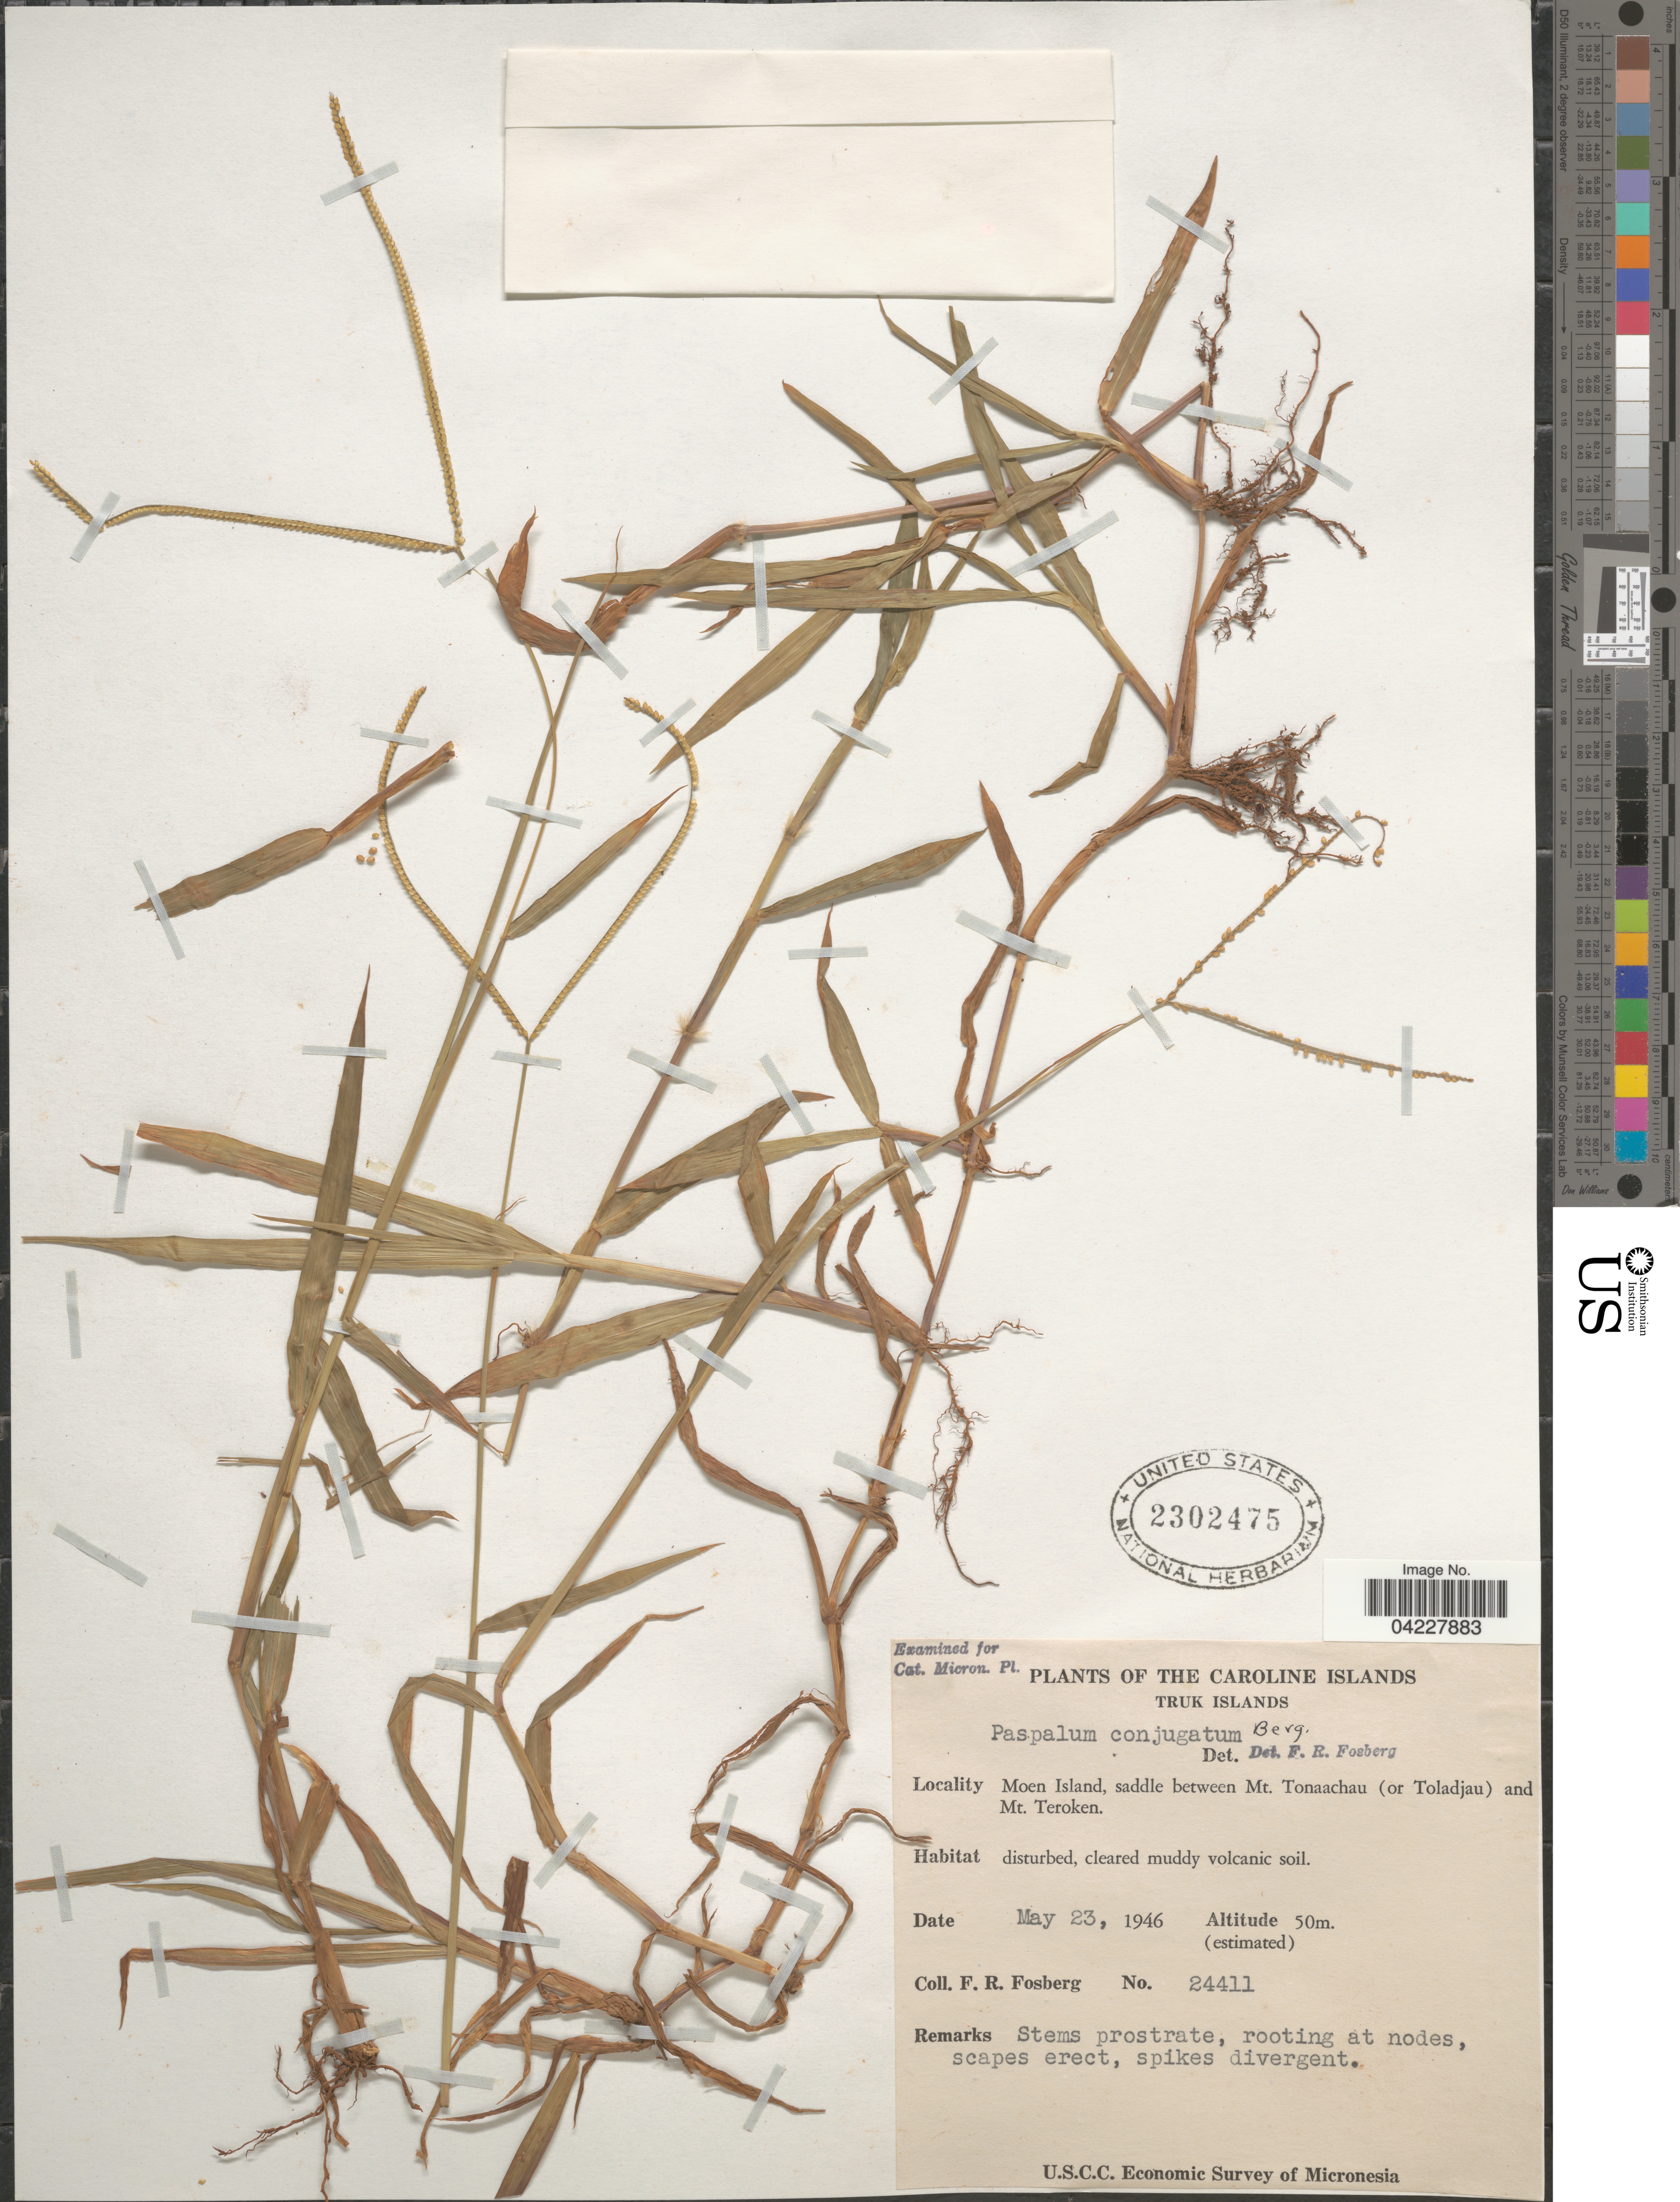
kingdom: Plantae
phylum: Tracheophyta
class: Liliopsida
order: Poales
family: Poaceae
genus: Paspalum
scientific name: Paspalum conjugatum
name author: P.J. Bergius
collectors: F. R. Fosberg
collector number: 24411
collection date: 1946-05-23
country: Micronesia, Federated States of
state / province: Truk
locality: The Caroline Islands. Truk Islands. Moen Island, saddle between Mt. Tonaachau (or Toladjau) and Mt. Teroken. U.S.C.C. Economic Survey of Micronesia.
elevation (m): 50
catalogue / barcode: US 2302475